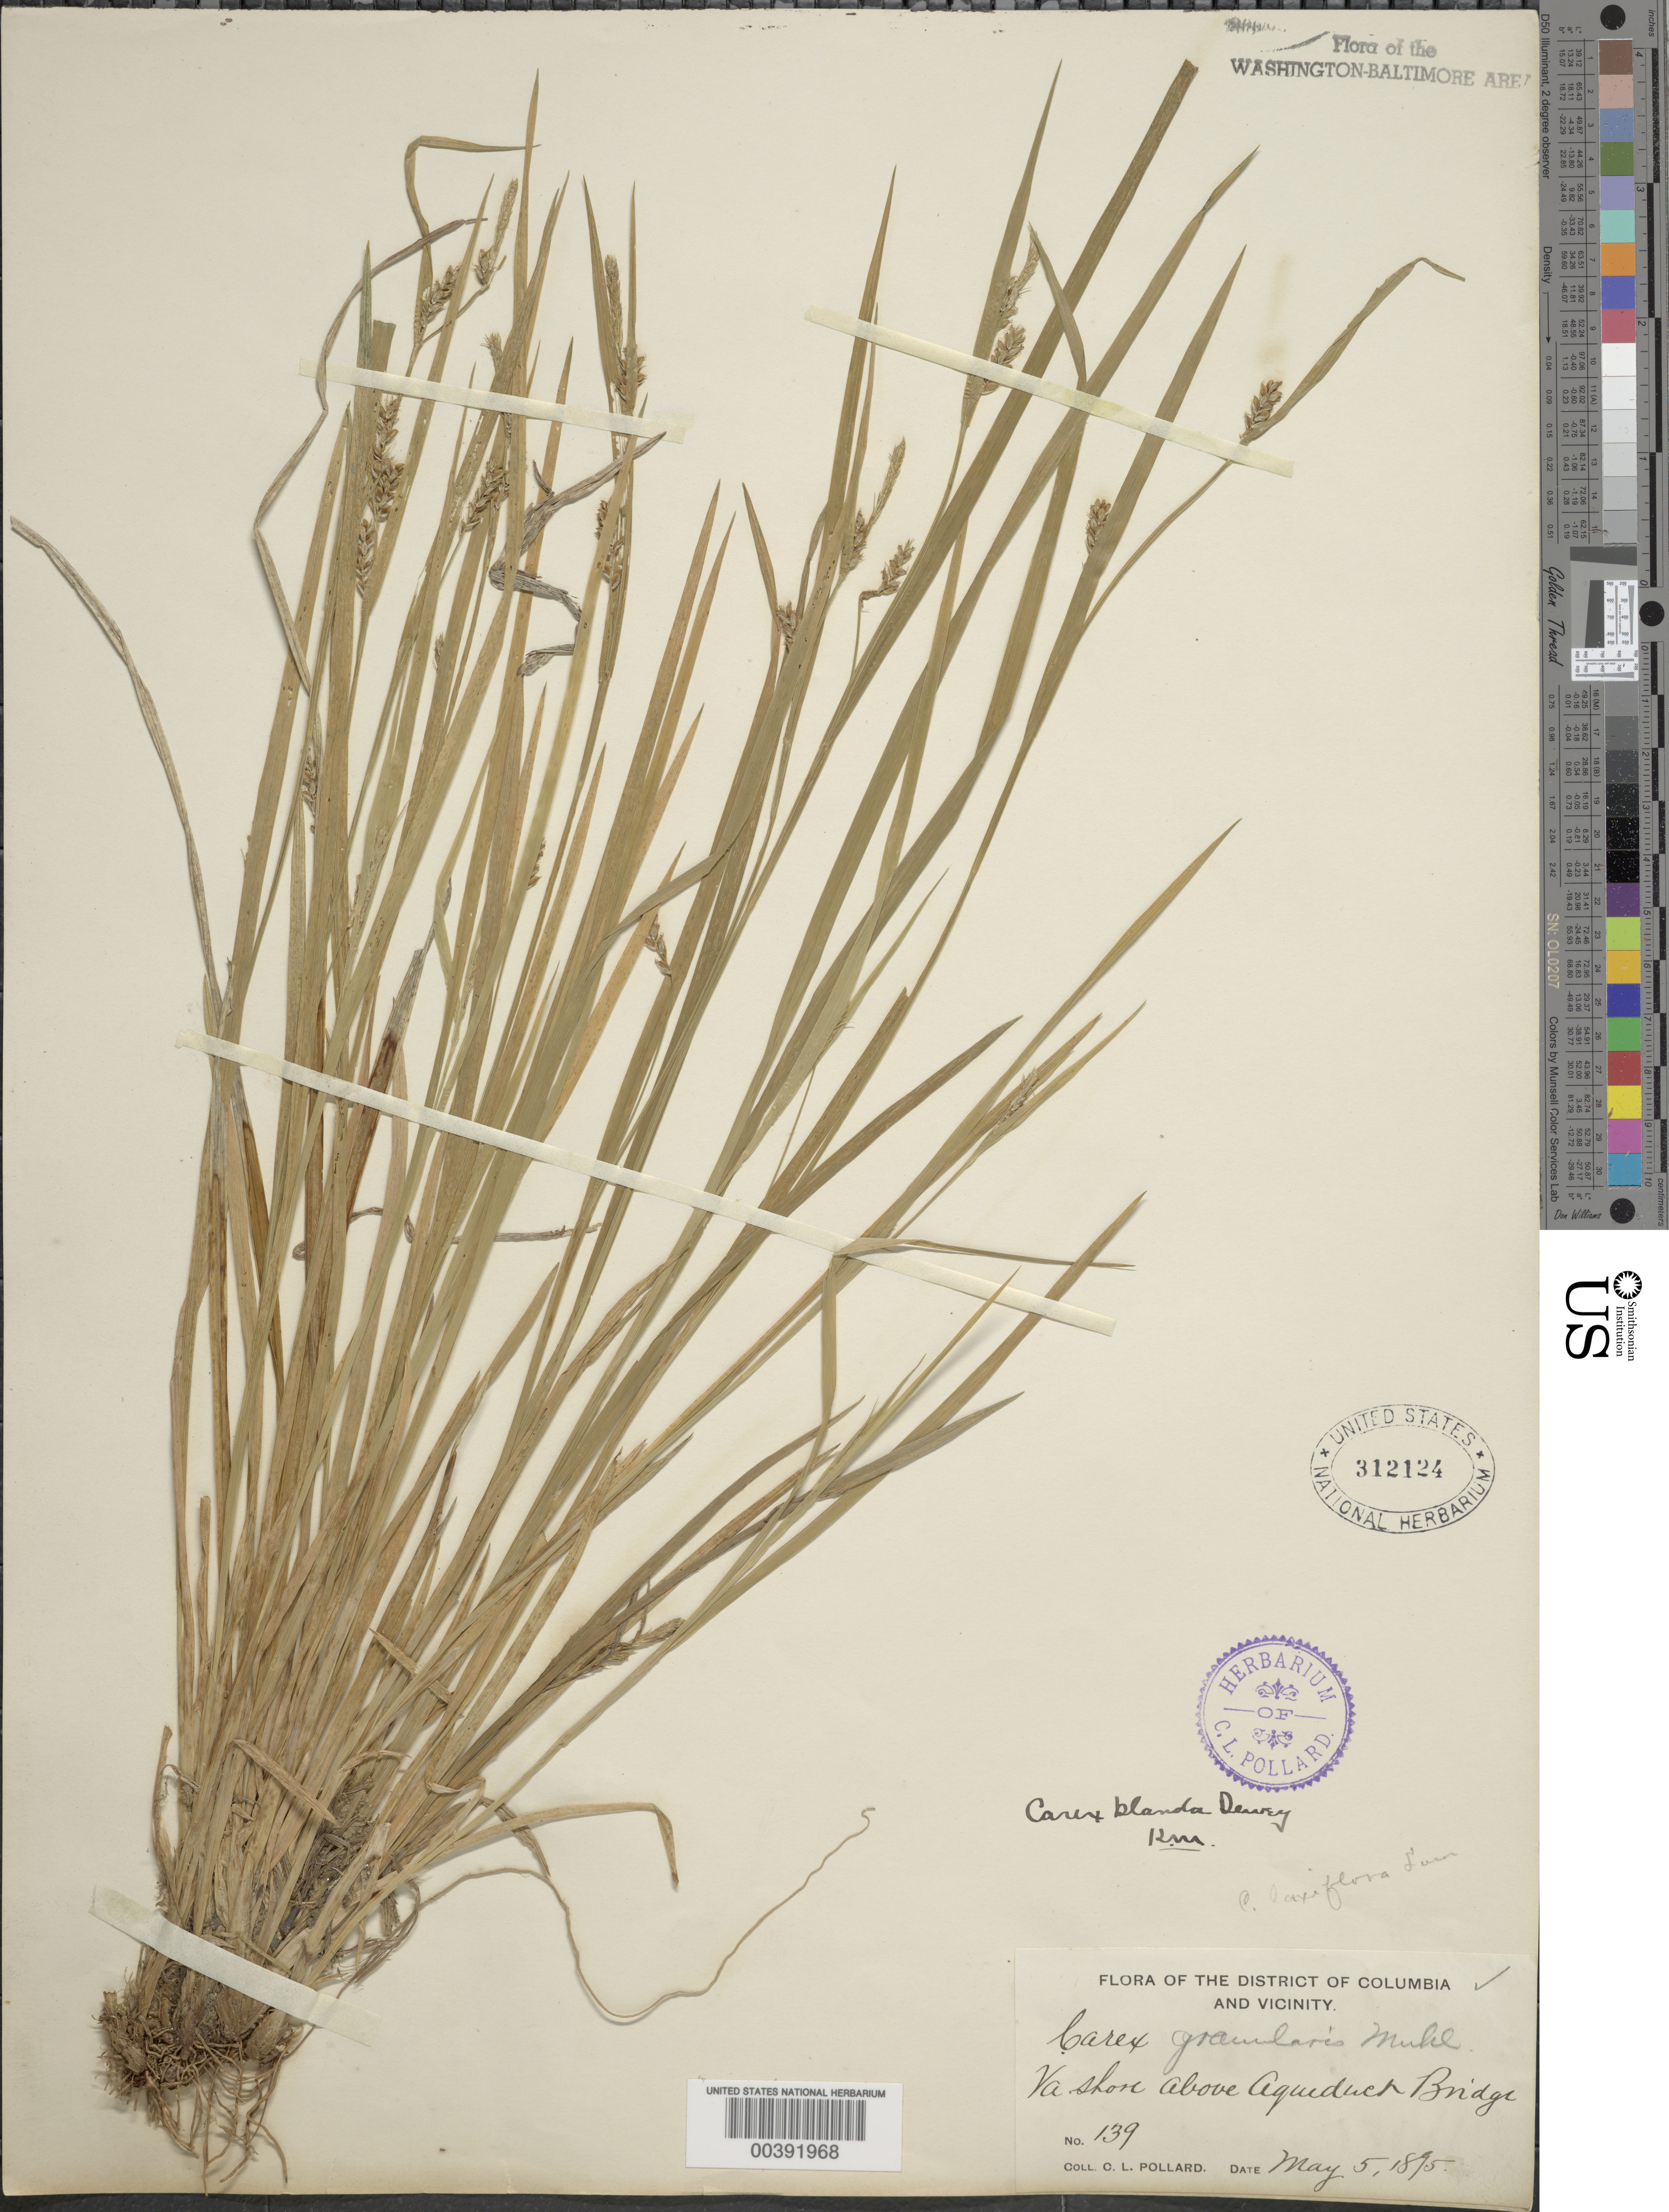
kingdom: Plantae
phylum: Tracheophyta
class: Liliopsida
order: Poales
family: Cyperaceae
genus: Carex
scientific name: Carex blanda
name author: Dewey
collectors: C. L. Pollard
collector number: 139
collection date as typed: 05 May 1895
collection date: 1895-05-05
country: United States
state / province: Virginia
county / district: Fairfax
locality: Above Aqueduct Bridge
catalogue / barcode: US 312124